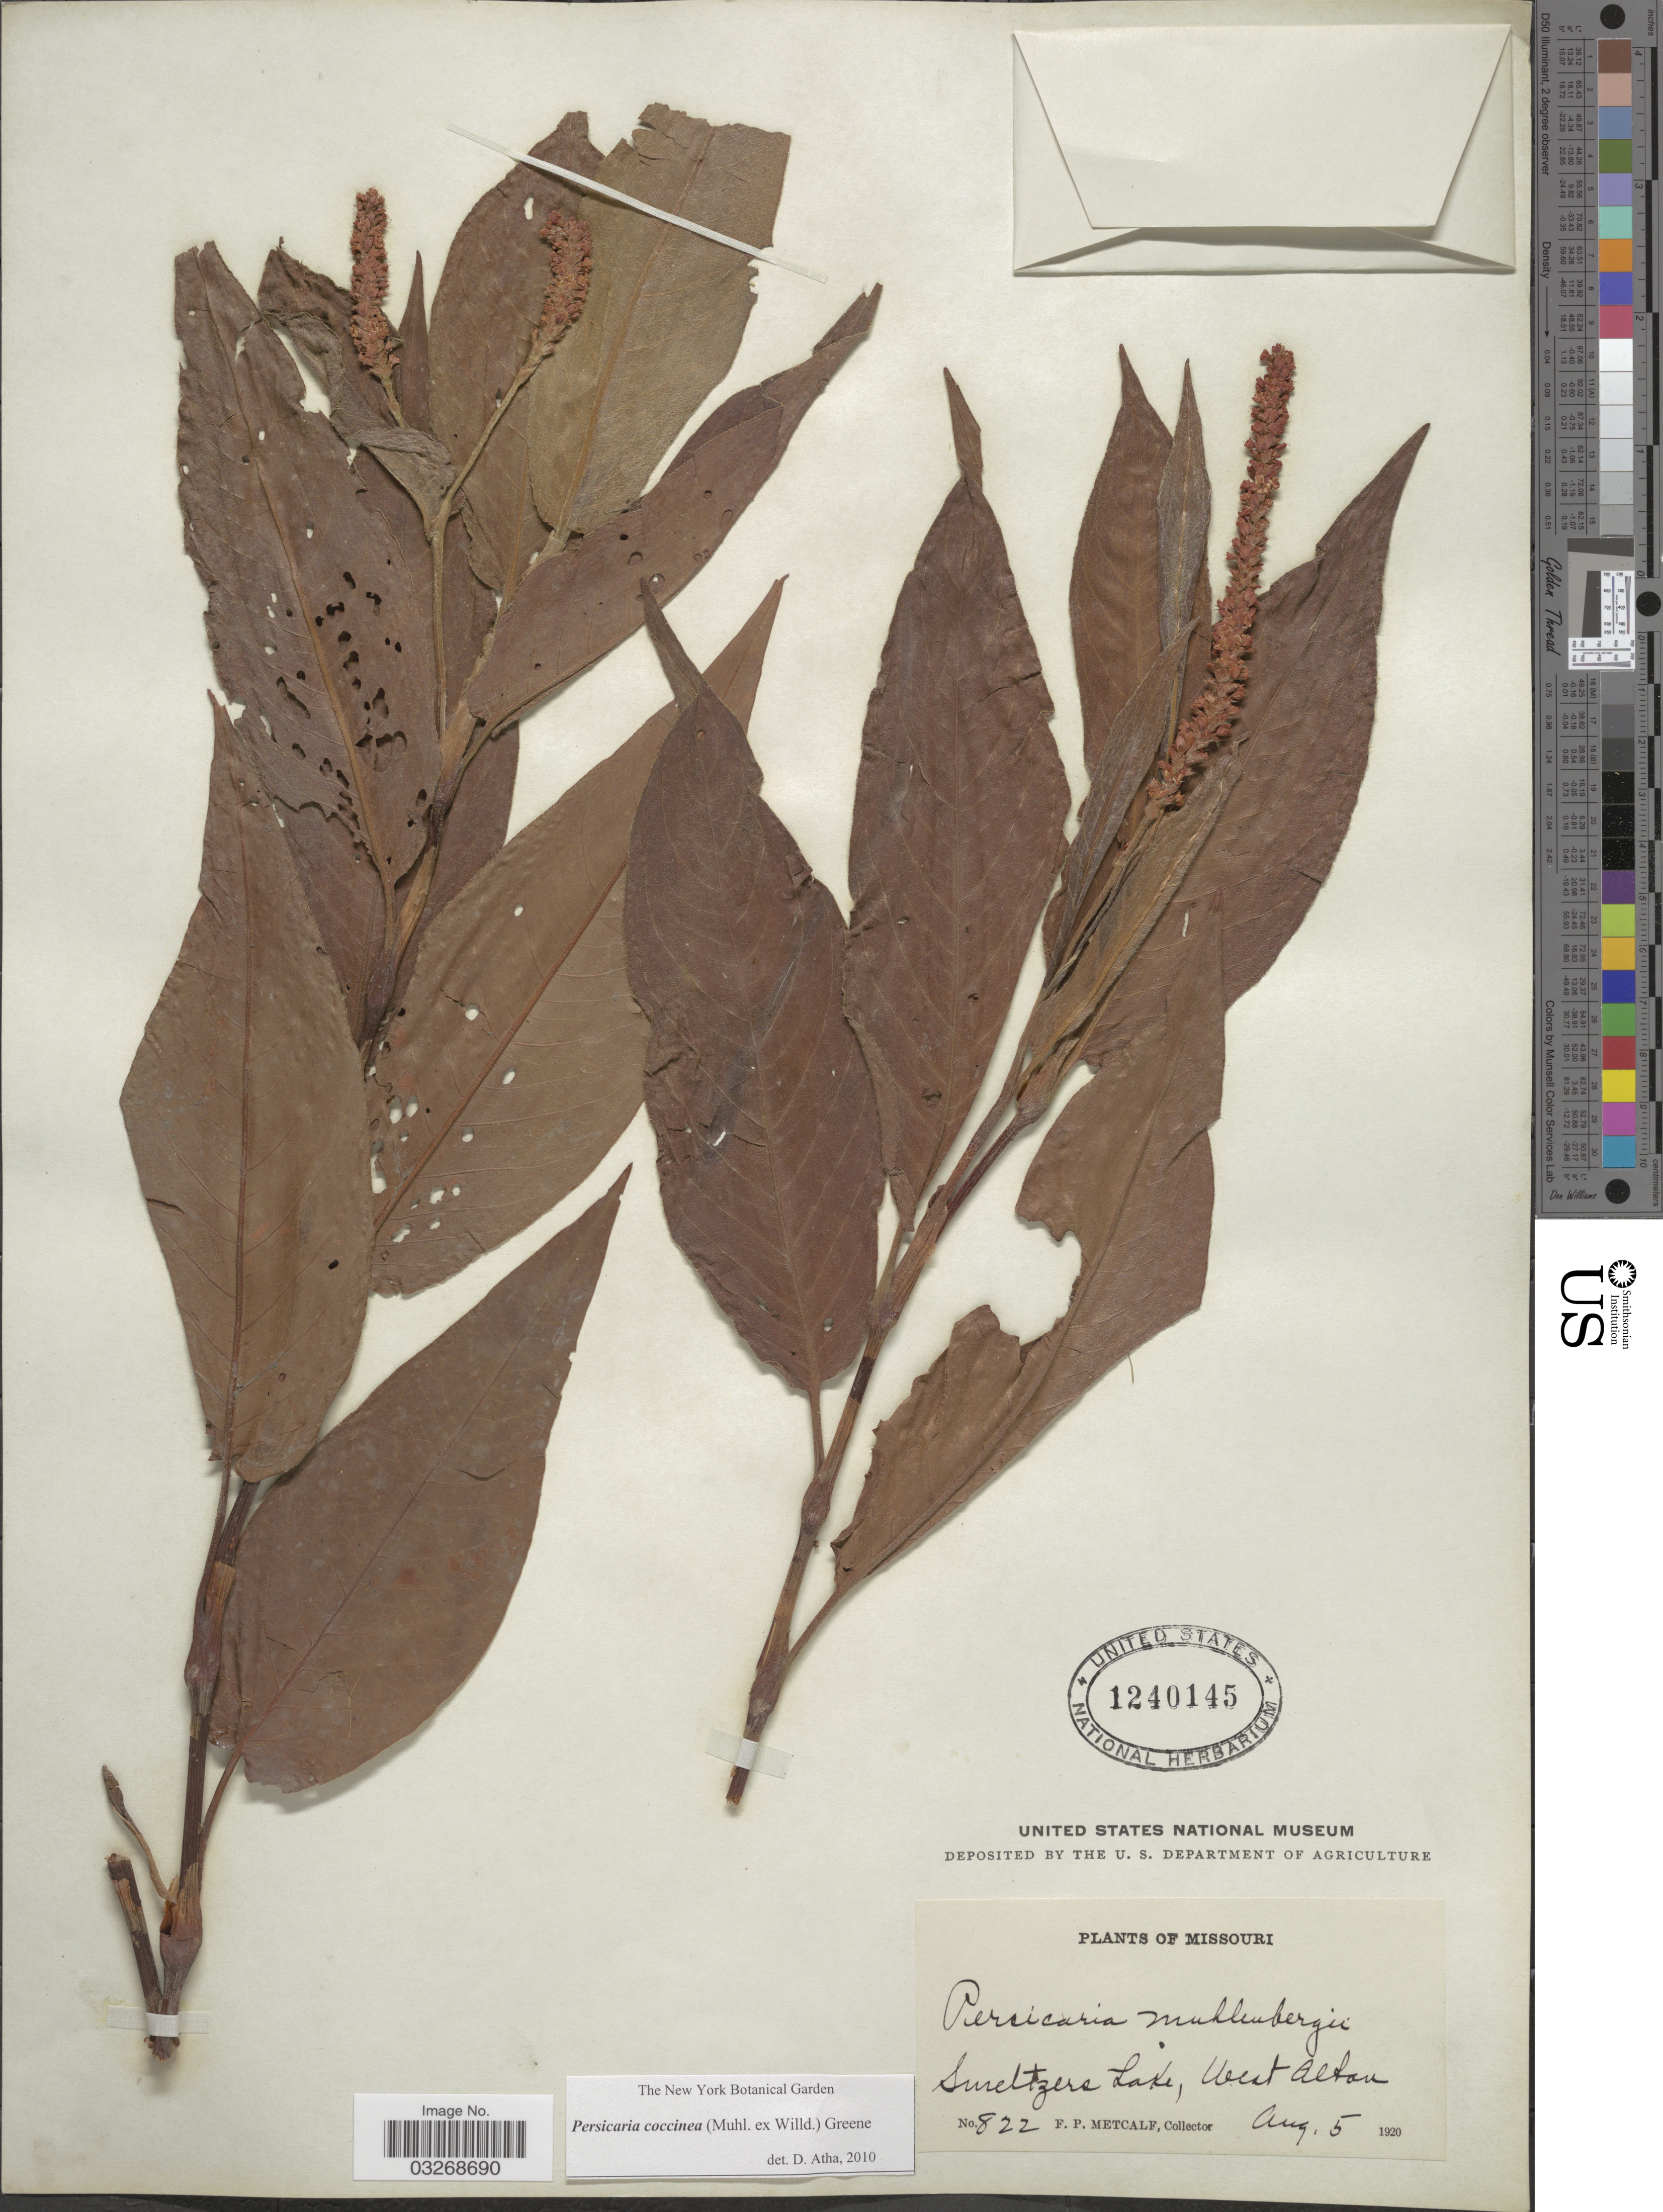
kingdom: Plantae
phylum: Tracheophyta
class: Magnoliopsida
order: Caryophyllales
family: Polygonaceae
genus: Persicaria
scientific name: Persicaria coccinea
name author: (Muhl. ex Willd.) Greene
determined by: Atha, D. E.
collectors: F. Metcalf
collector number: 822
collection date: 1920-08-05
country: United States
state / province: Missouri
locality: Smeltzers Lake, West Alton.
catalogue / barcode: US 1240145